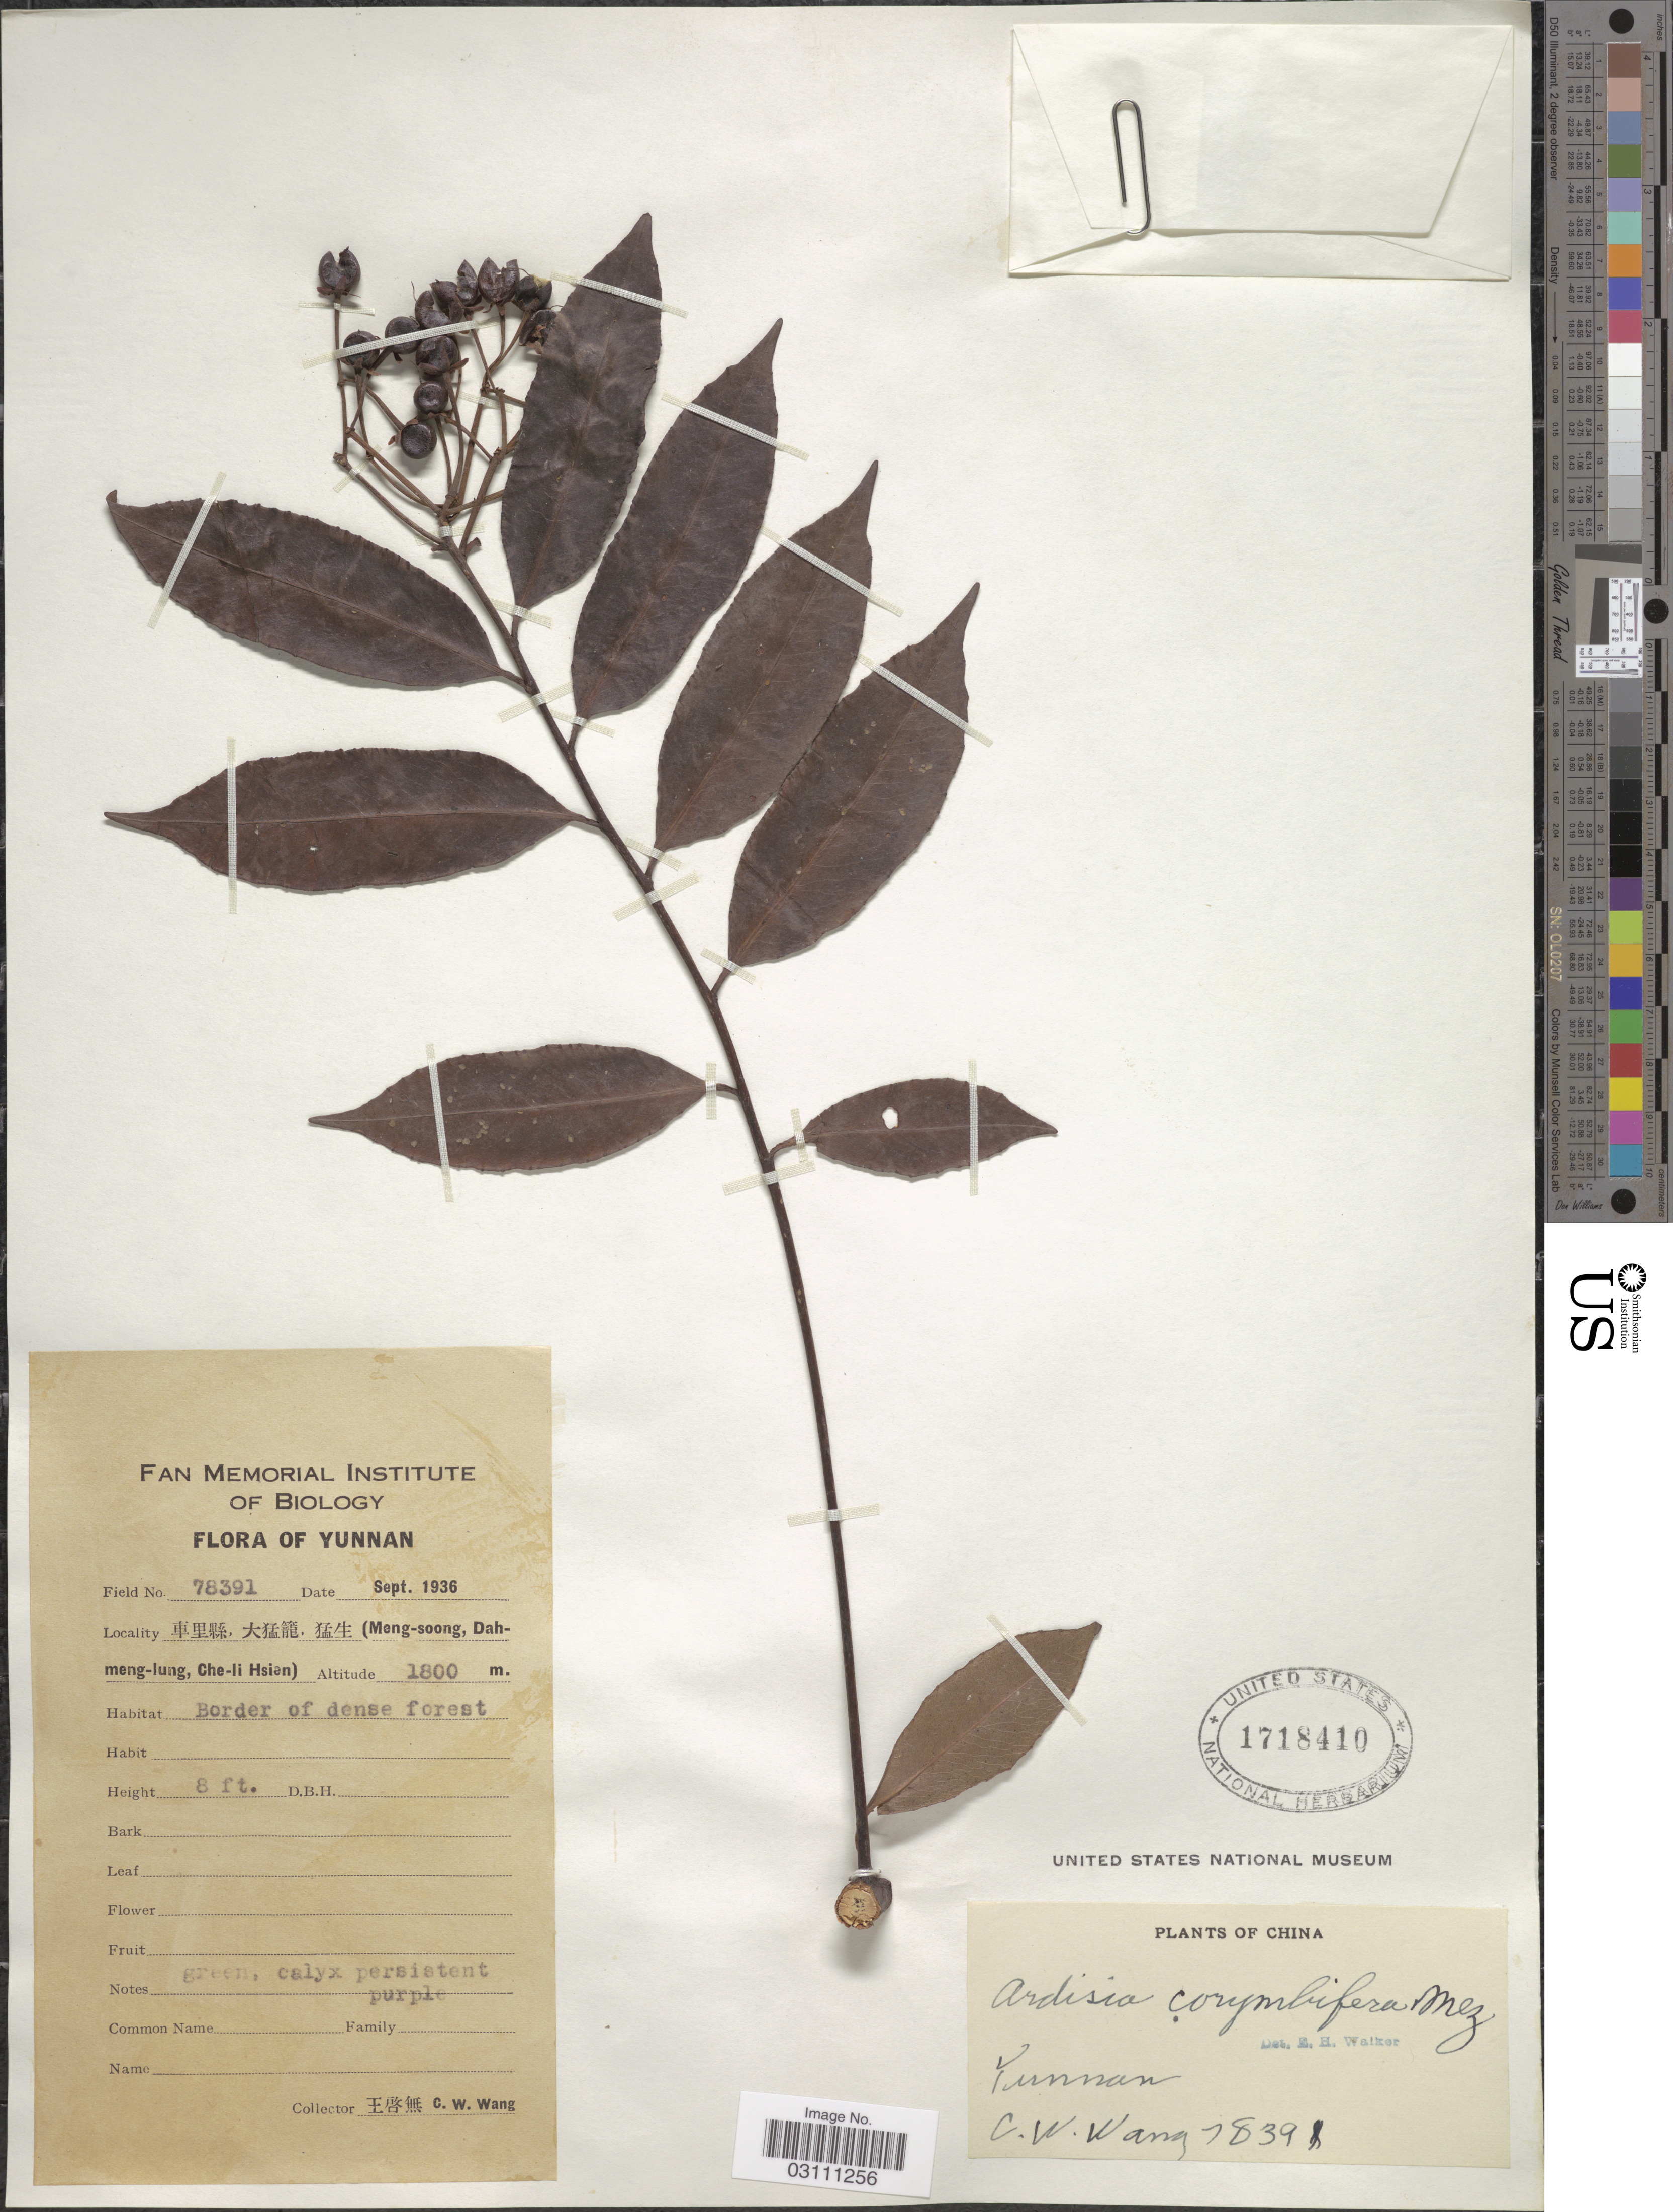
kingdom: Plantae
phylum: Tracheophyta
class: Magnoliopsida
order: Ericales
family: Primulaceae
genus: Ardisia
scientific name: Ardisia corymbifera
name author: Mez in Engl.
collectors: C. W. Wang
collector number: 78391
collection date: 1936-09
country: China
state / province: Yunnan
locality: Meng-soong, Dahmeng-lung, Che-li Hsien.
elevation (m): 1800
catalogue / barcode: US 1718410